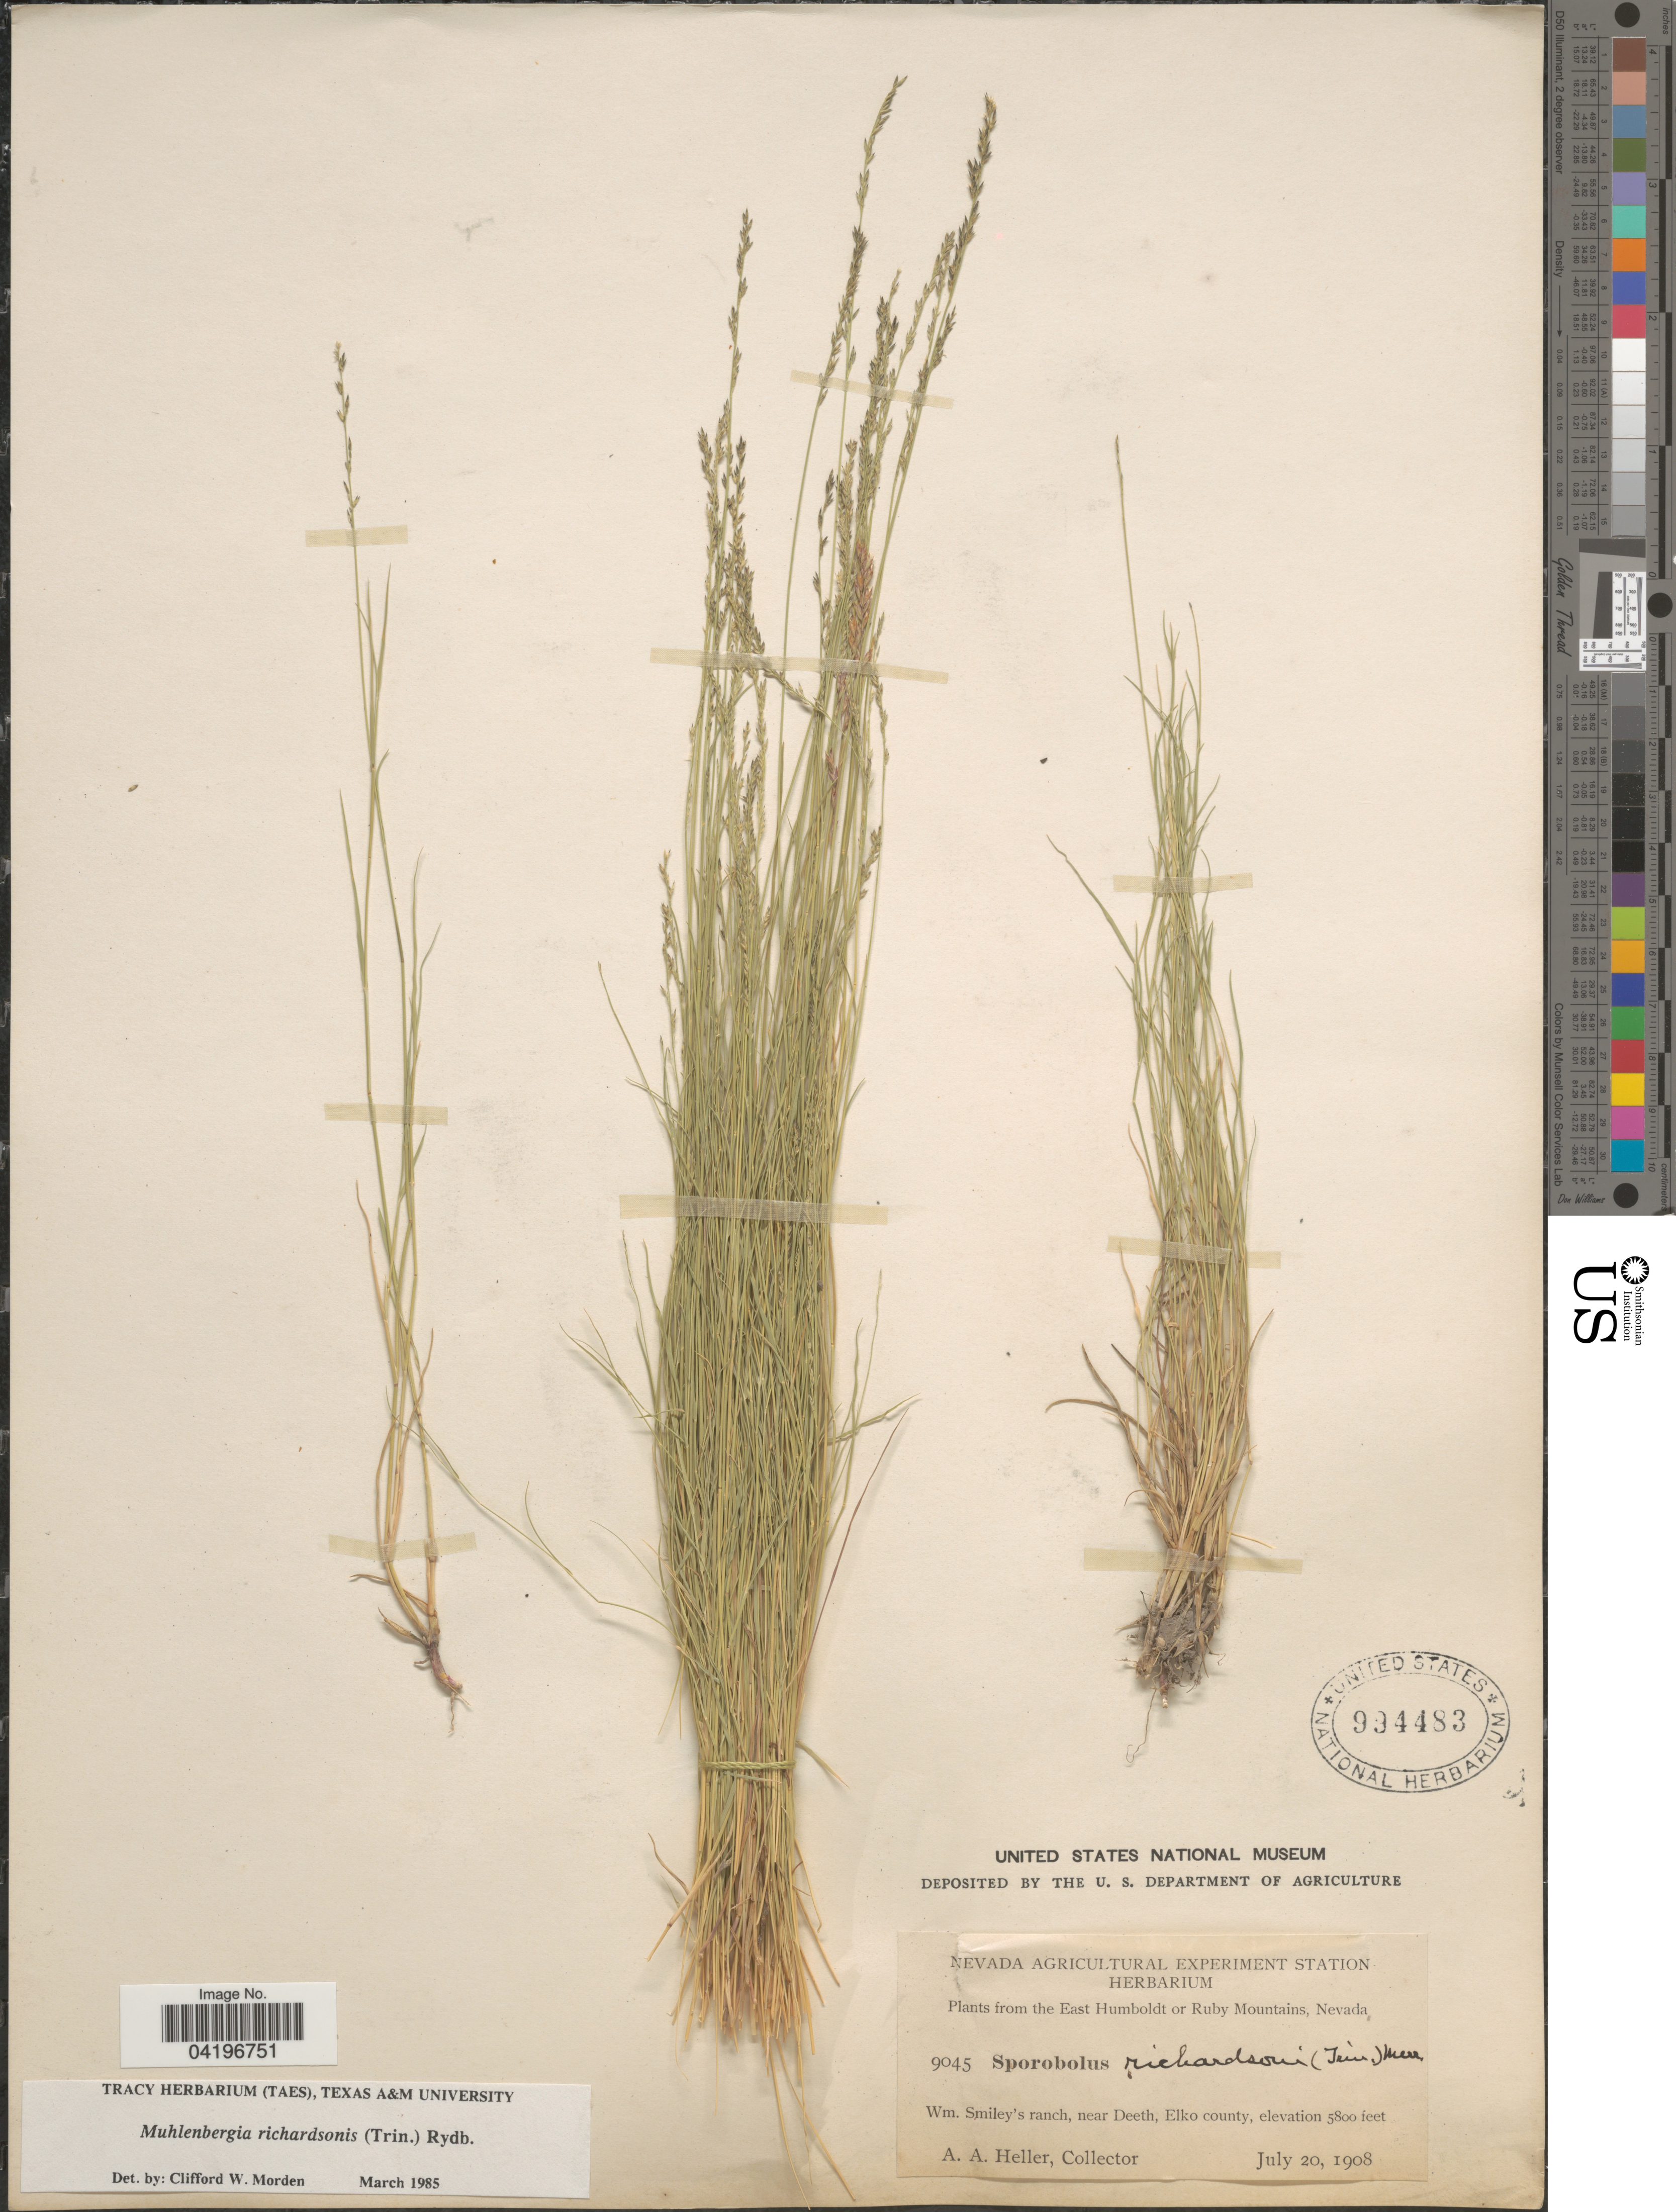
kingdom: Plantae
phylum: Tracheophyta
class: Liliopsida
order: Poales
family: Poaceae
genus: Muhlenbergia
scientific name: Muhlenbergia richardsonis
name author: (Trin.) Rydb.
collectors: A. A. Heller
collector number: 9045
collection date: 1908-07-20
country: United States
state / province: Nevada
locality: East Humboldt or Ruby Mountains. Wm. Smiley's ranch, near Deeth, Elko county.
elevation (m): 1768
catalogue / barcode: US 994483